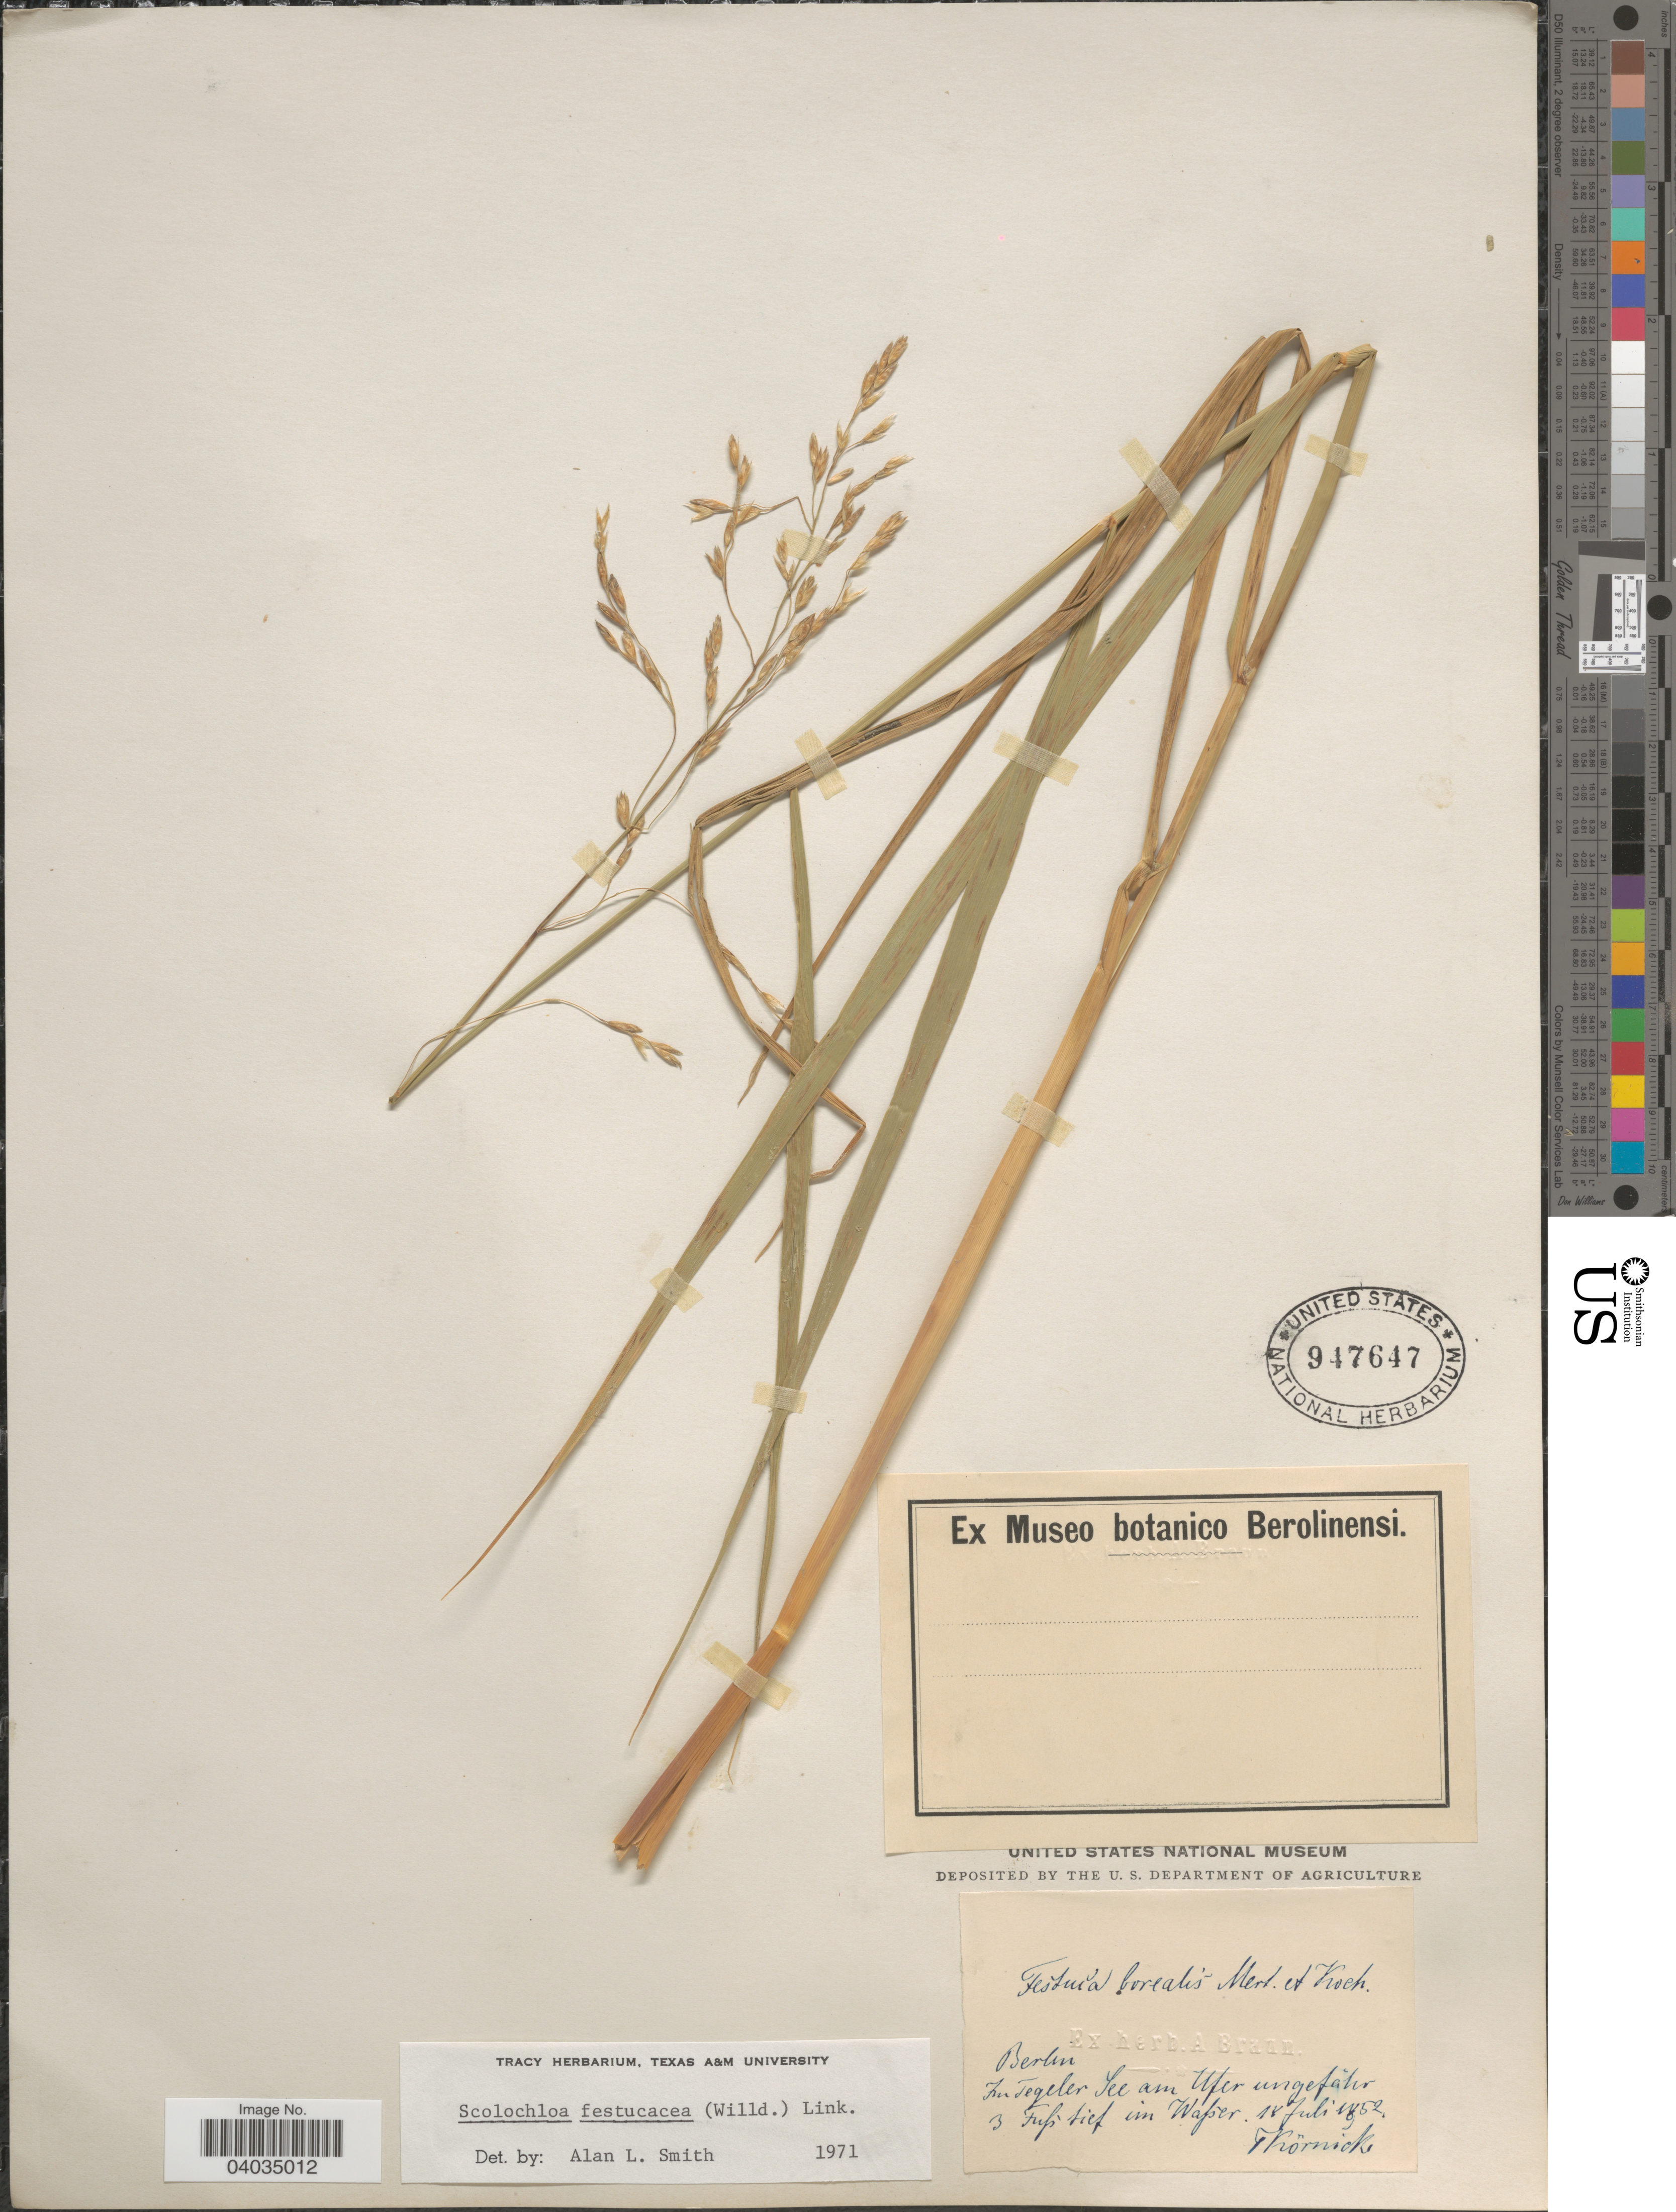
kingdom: Plantae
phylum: Tracheophyta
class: Liliopsida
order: Poales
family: Poaceae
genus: Scolochloa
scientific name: Scolochloa festucacea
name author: (Willd.) Link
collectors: F. Körnicke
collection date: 1852-07-18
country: Germany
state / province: Berlin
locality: Im Tegeler See am Ufer ungefáhr. 3 Fufs Sief im Wasser.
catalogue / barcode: US 947647